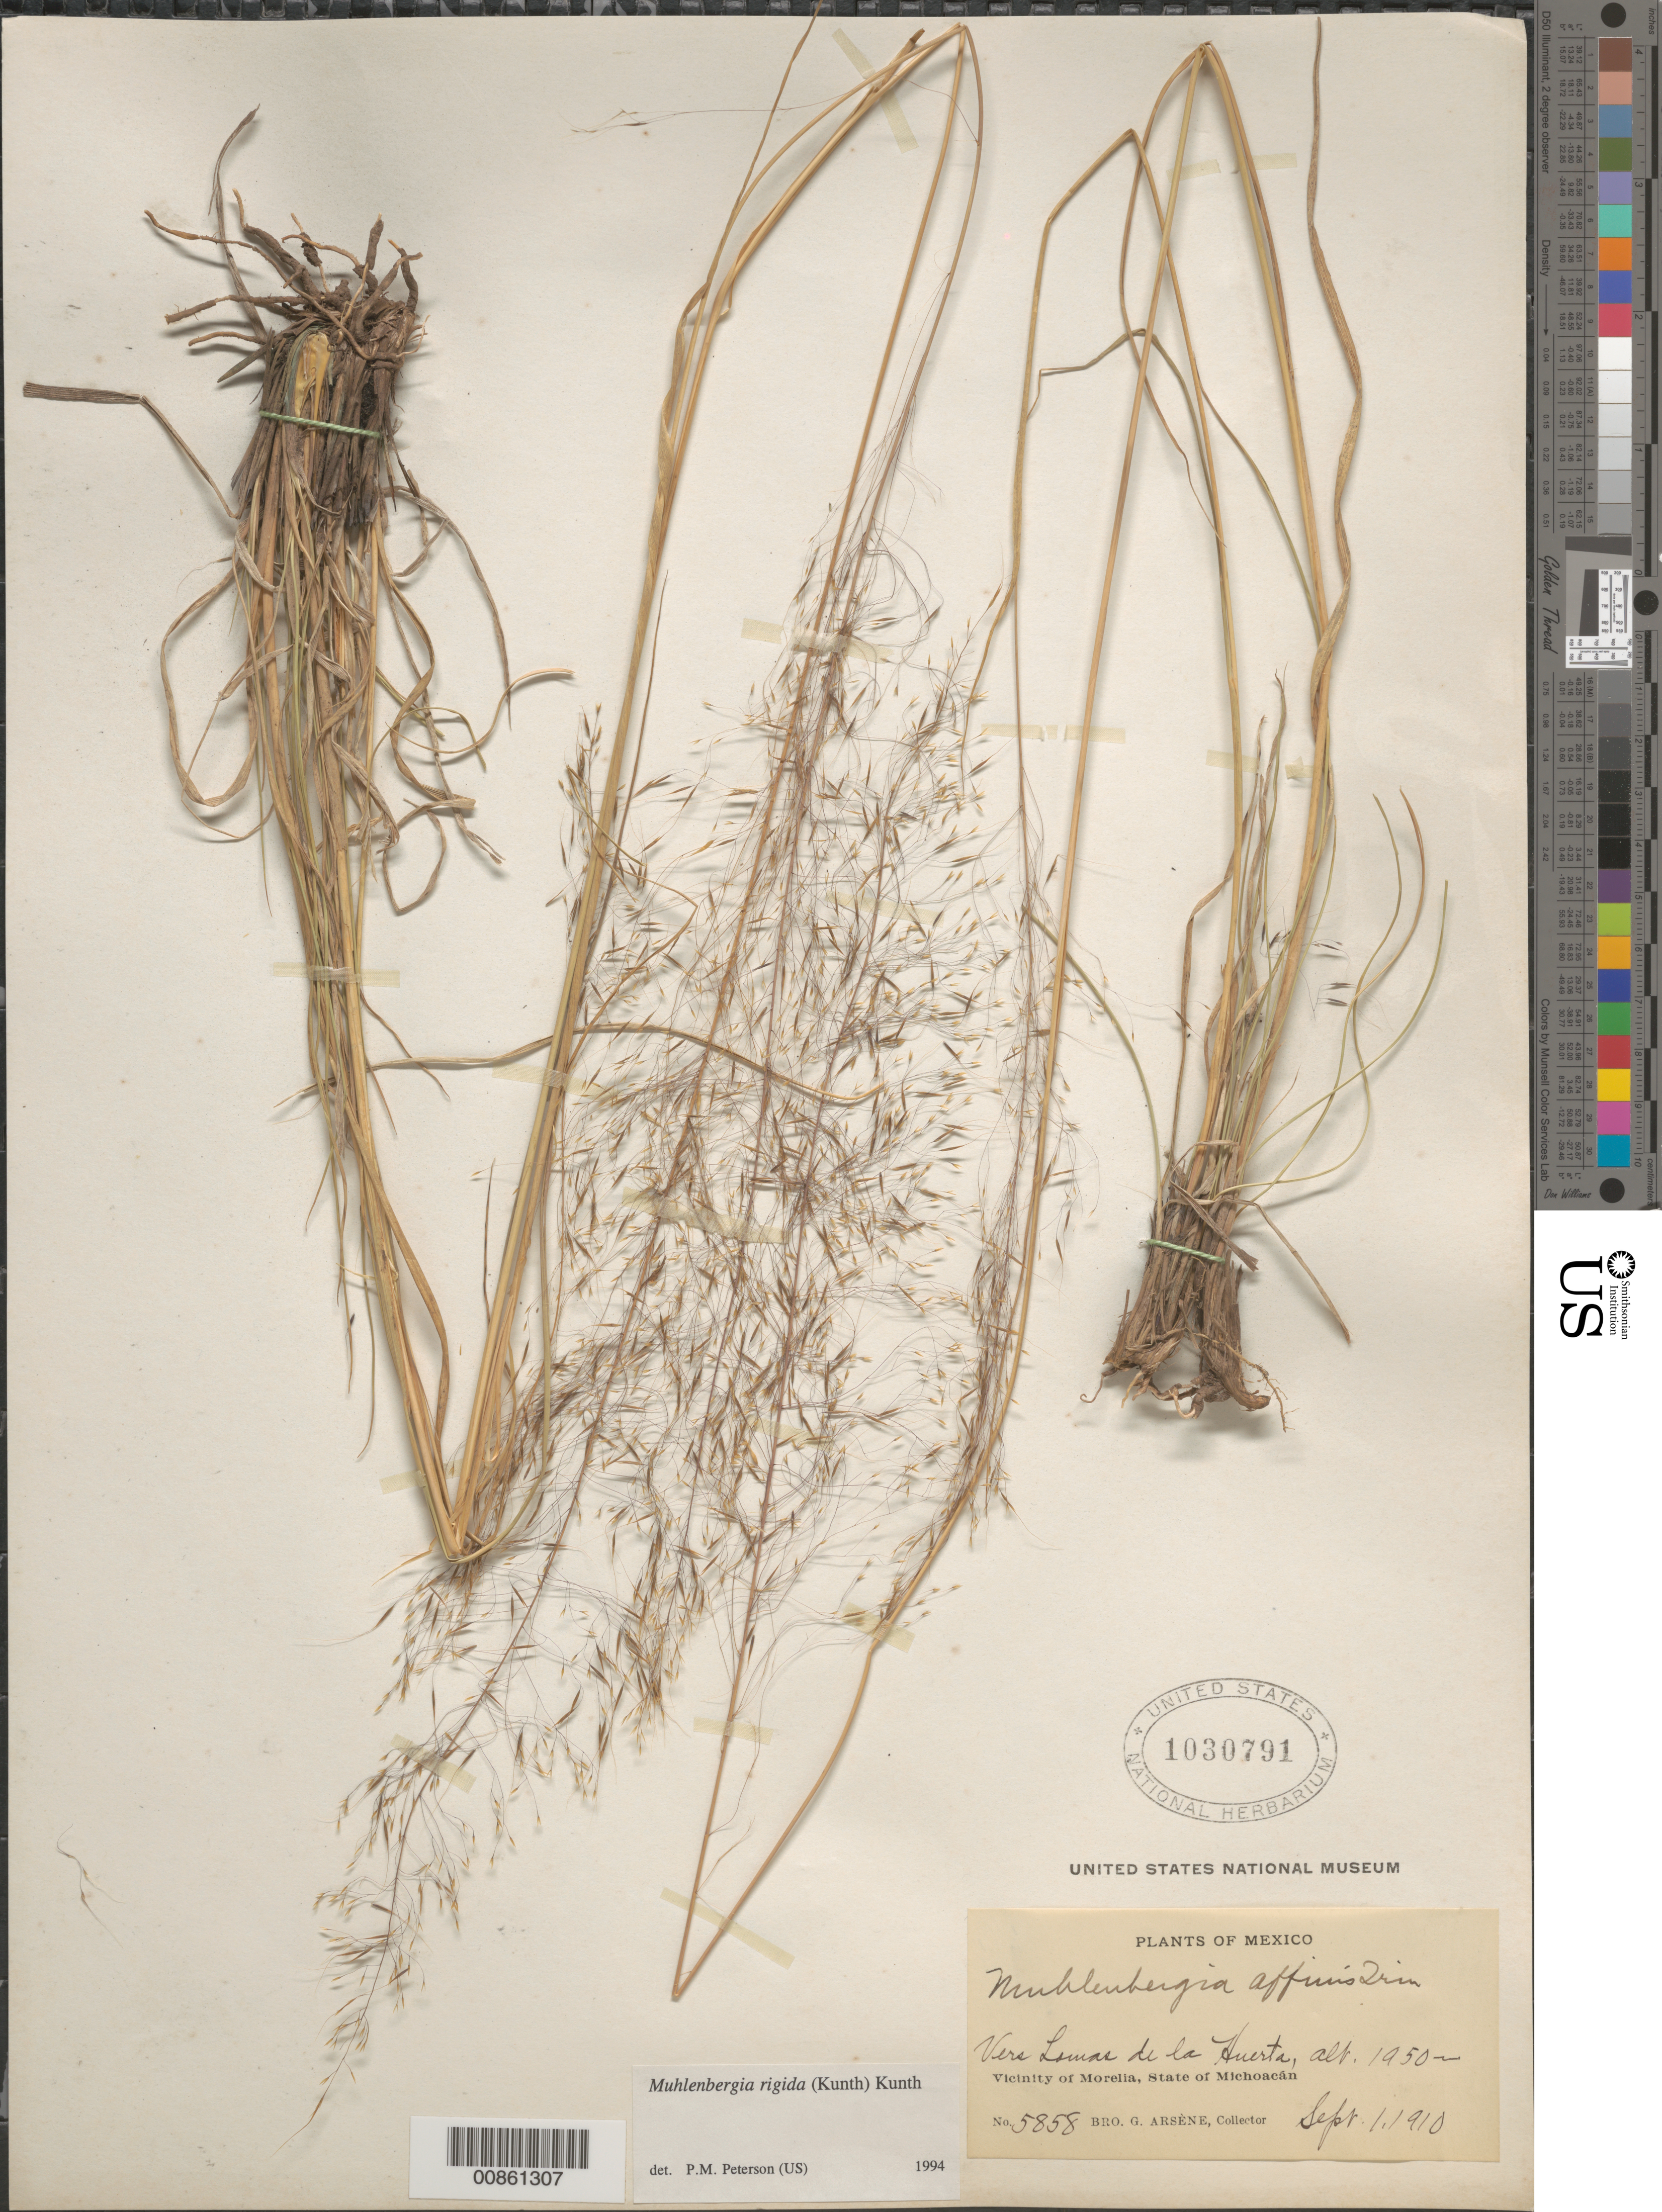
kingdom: Plantae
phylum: Tracheophyta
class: Liliopsida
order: Poales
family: Poaceae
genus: Muhlenbergia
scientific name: Muhlenbergia rigida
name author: (Kunth) Kunth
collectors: Bro. G. Arsène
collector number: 5858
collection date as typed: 01 Sep 1910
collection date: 1910-09-01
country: Mexico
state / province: Michoacán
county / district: Morelia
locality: Lomas de la Huerta, Vicinity of Morelia, mpio. Morelia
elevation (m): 1950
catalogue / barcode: US 1030791